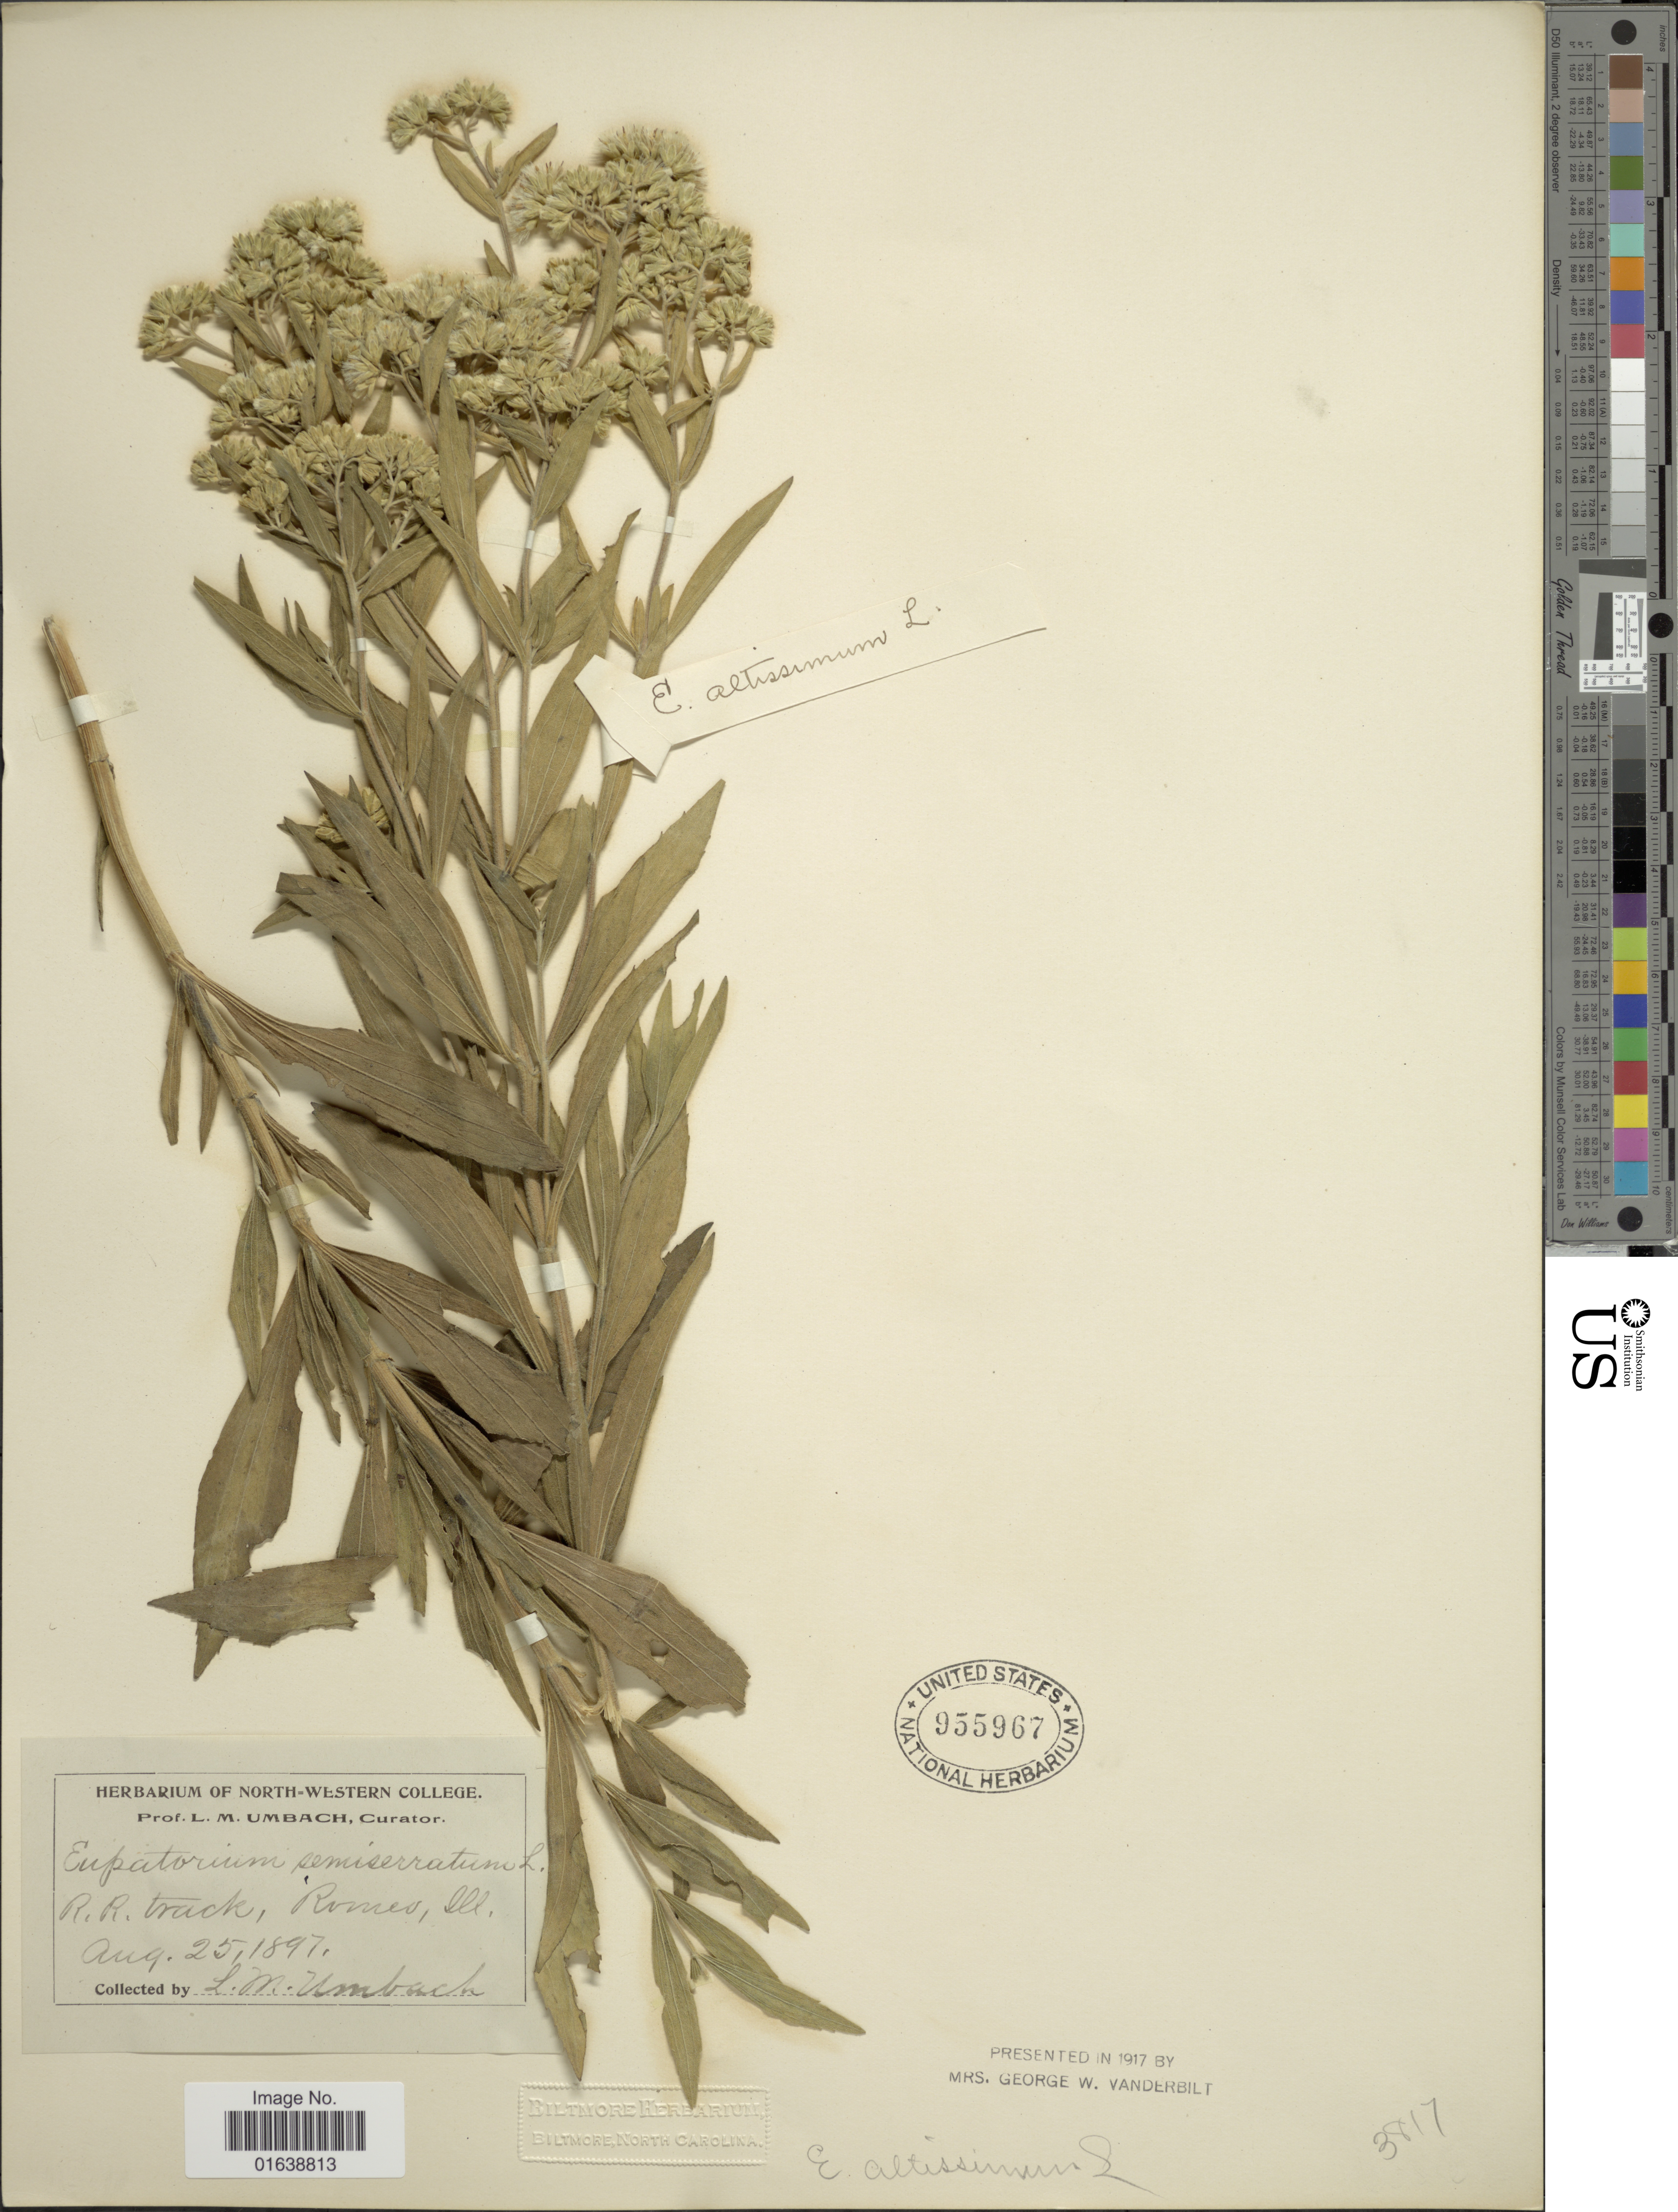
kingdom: Plantae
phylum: Tracheophyta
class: Magnoliopsida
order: Asterales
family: Asteraceae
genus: Eupatorium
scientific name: Eupatorium altissimum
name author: L.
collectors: L. M. Umbach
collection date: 1897-08-25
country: United States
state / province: Illinois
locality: R. R. track, Romeo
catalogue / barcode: US 955967